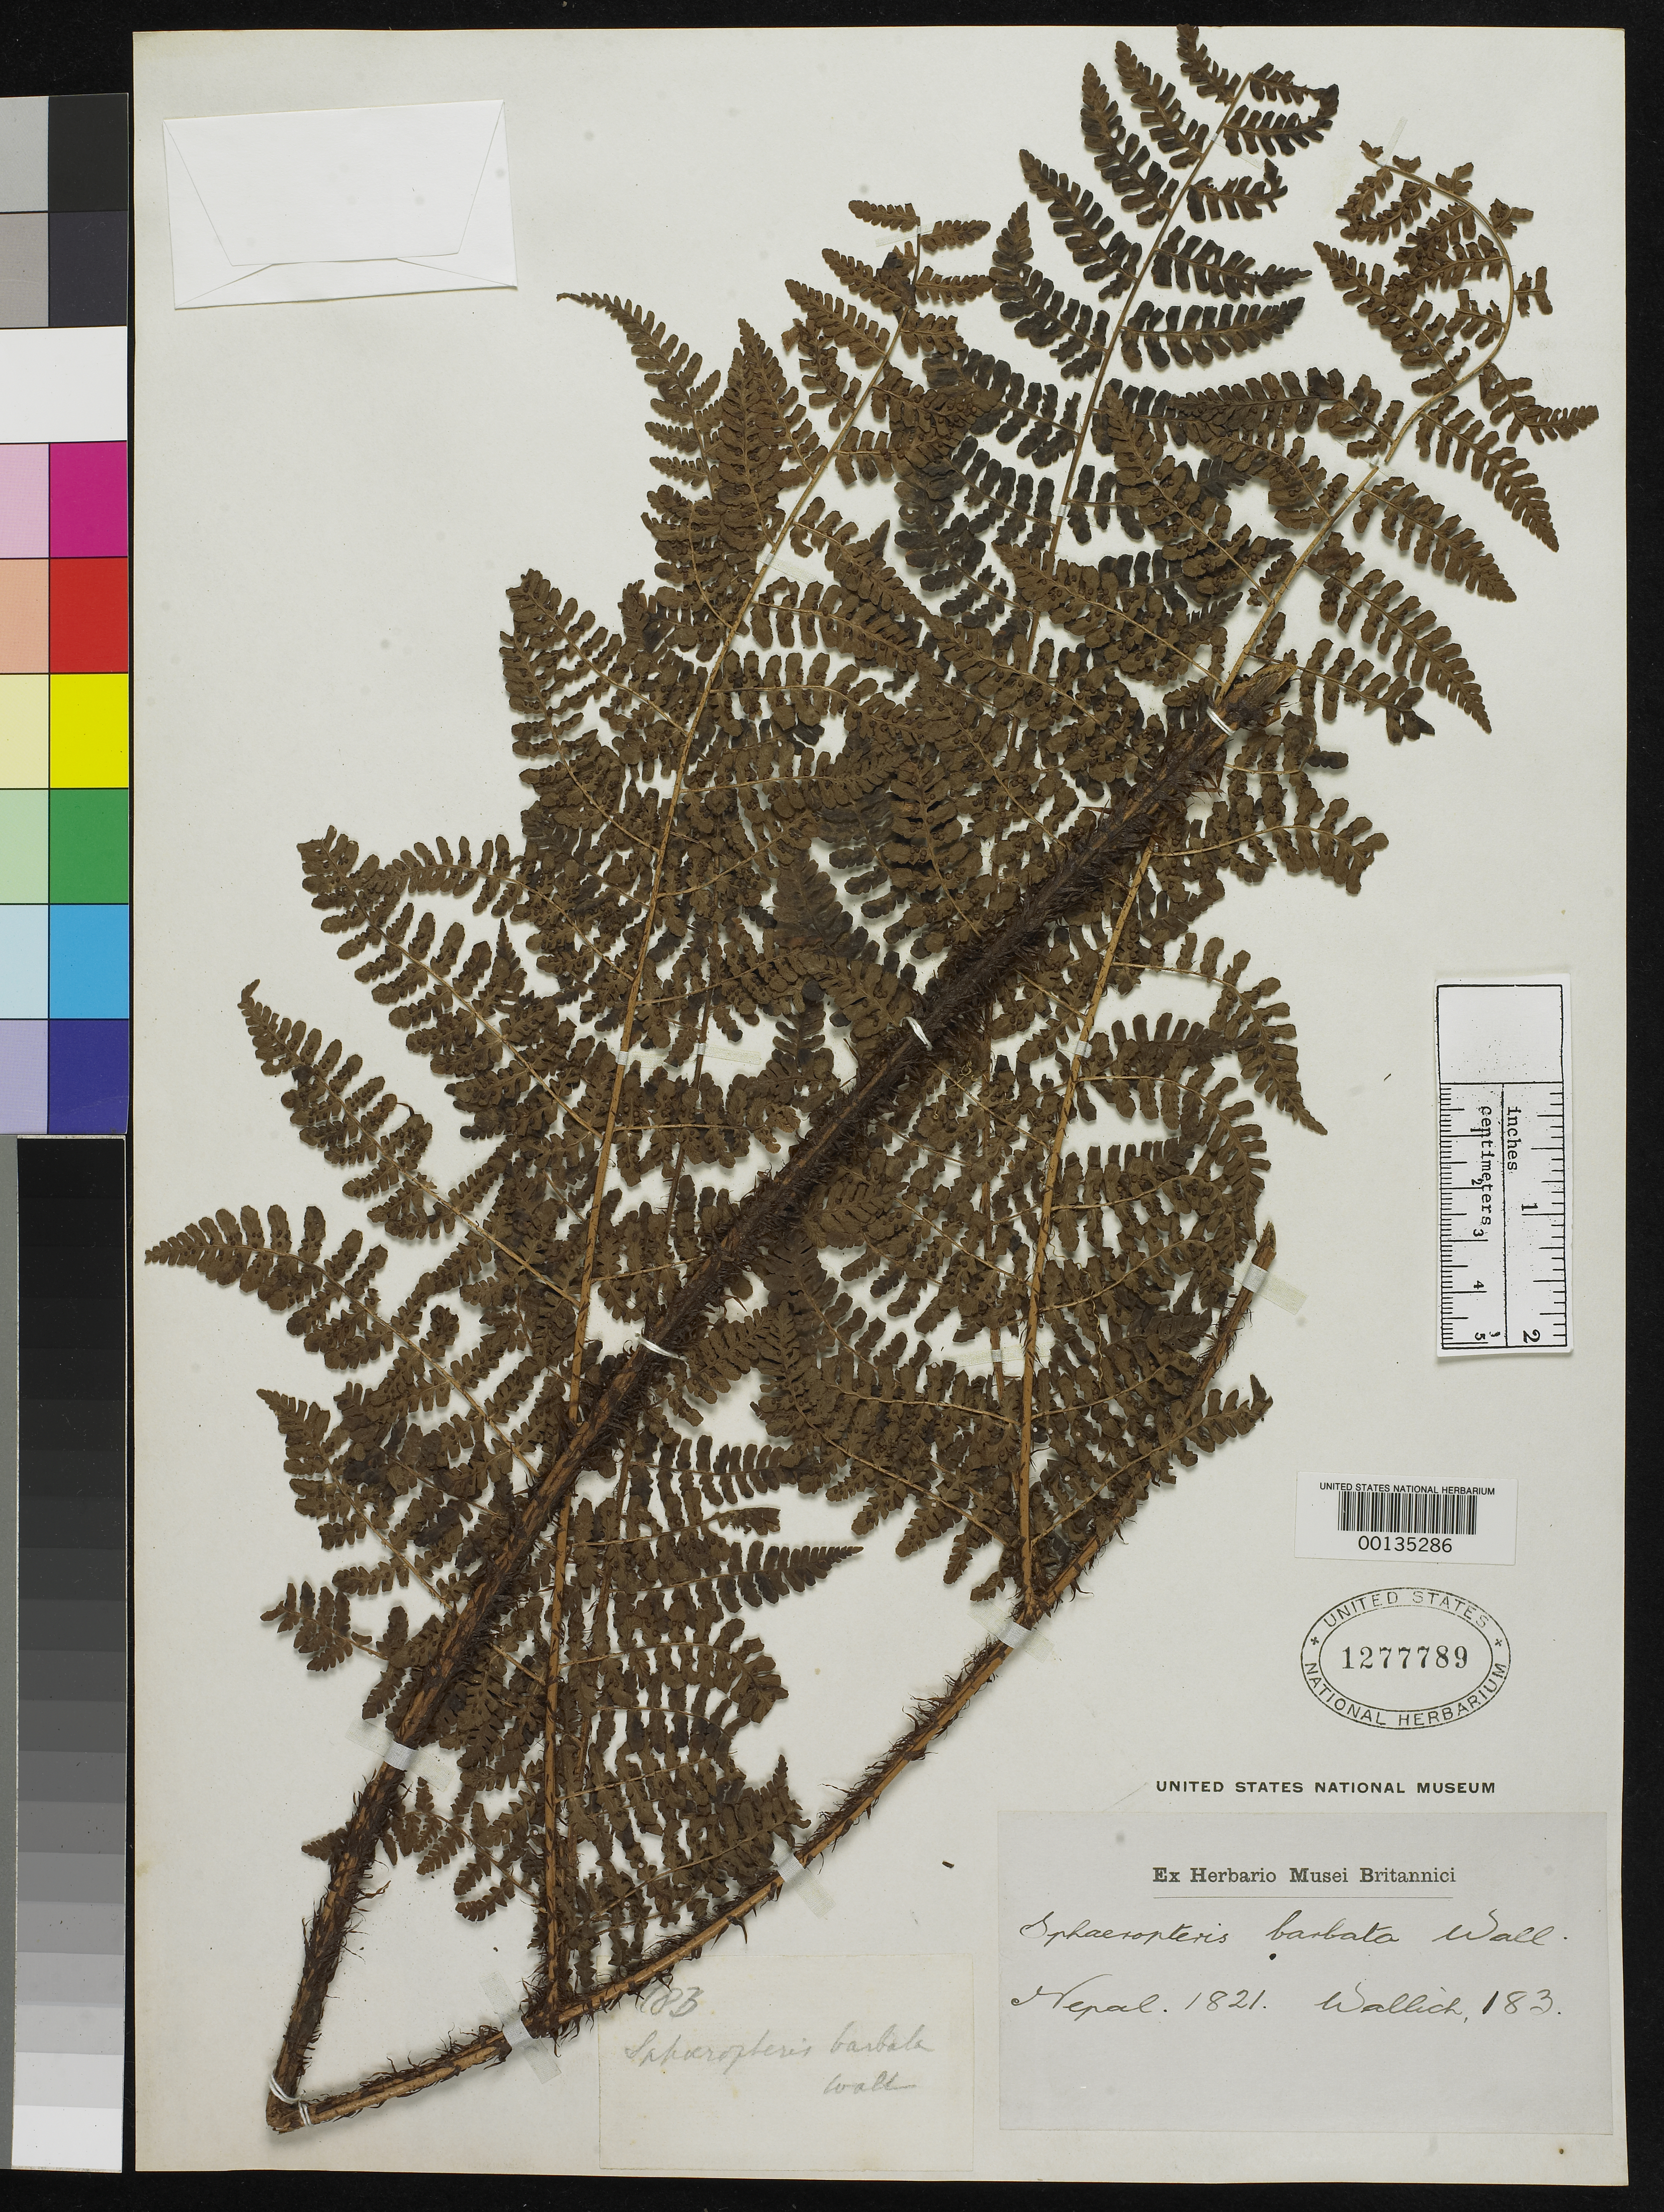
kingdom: Plantae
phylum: Tracheophyta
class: Polypodiopsida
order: Cyatheales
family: Cyatheaceae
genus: Sphaeropteris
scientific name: Sphaeropteris barbata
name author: Wall.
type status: Type Collection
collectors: N. Wallich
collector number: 183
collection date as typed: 1821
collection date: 1821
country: Nepal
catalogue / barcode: US 1277789